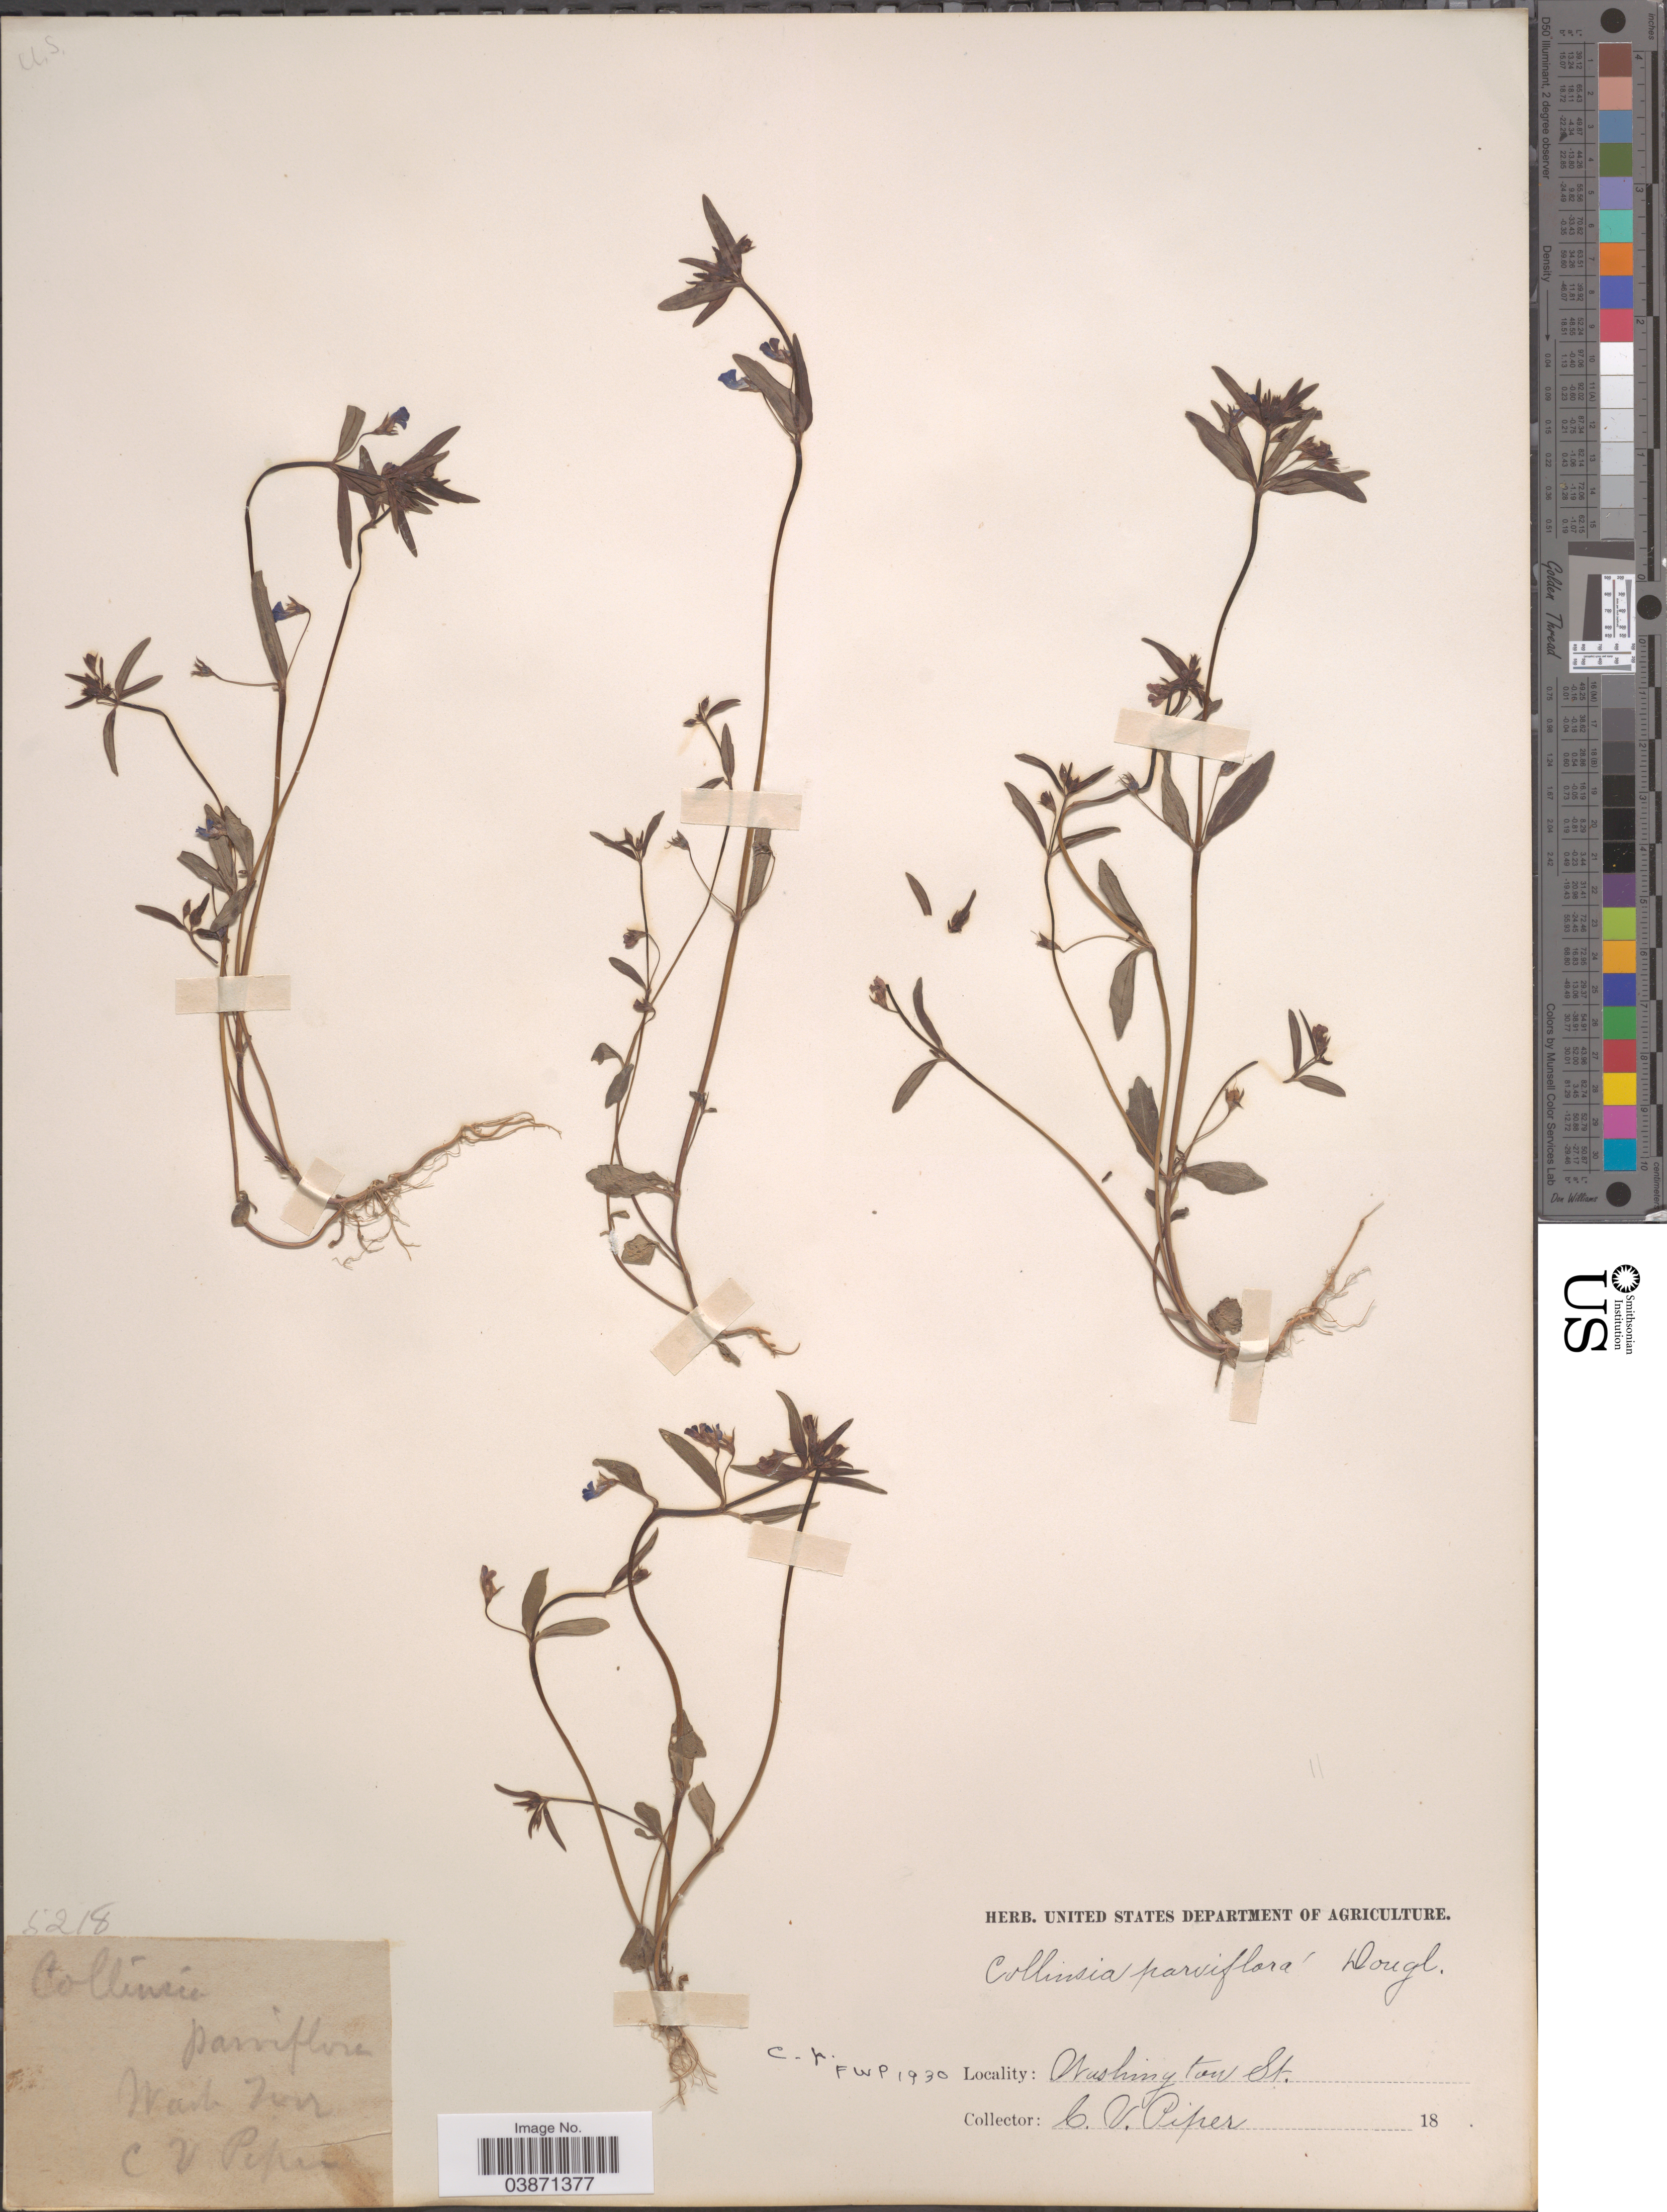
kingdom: Plantae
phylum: Tracheophyta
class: Magnoliopsida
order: Lamiales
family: Plantaginaceae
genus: Collinsia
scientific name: Collinsia parviflora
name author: Douglas ex Lindl.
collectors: C. V. Piper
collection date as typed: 18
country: United States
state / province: Washington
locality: Washington St.